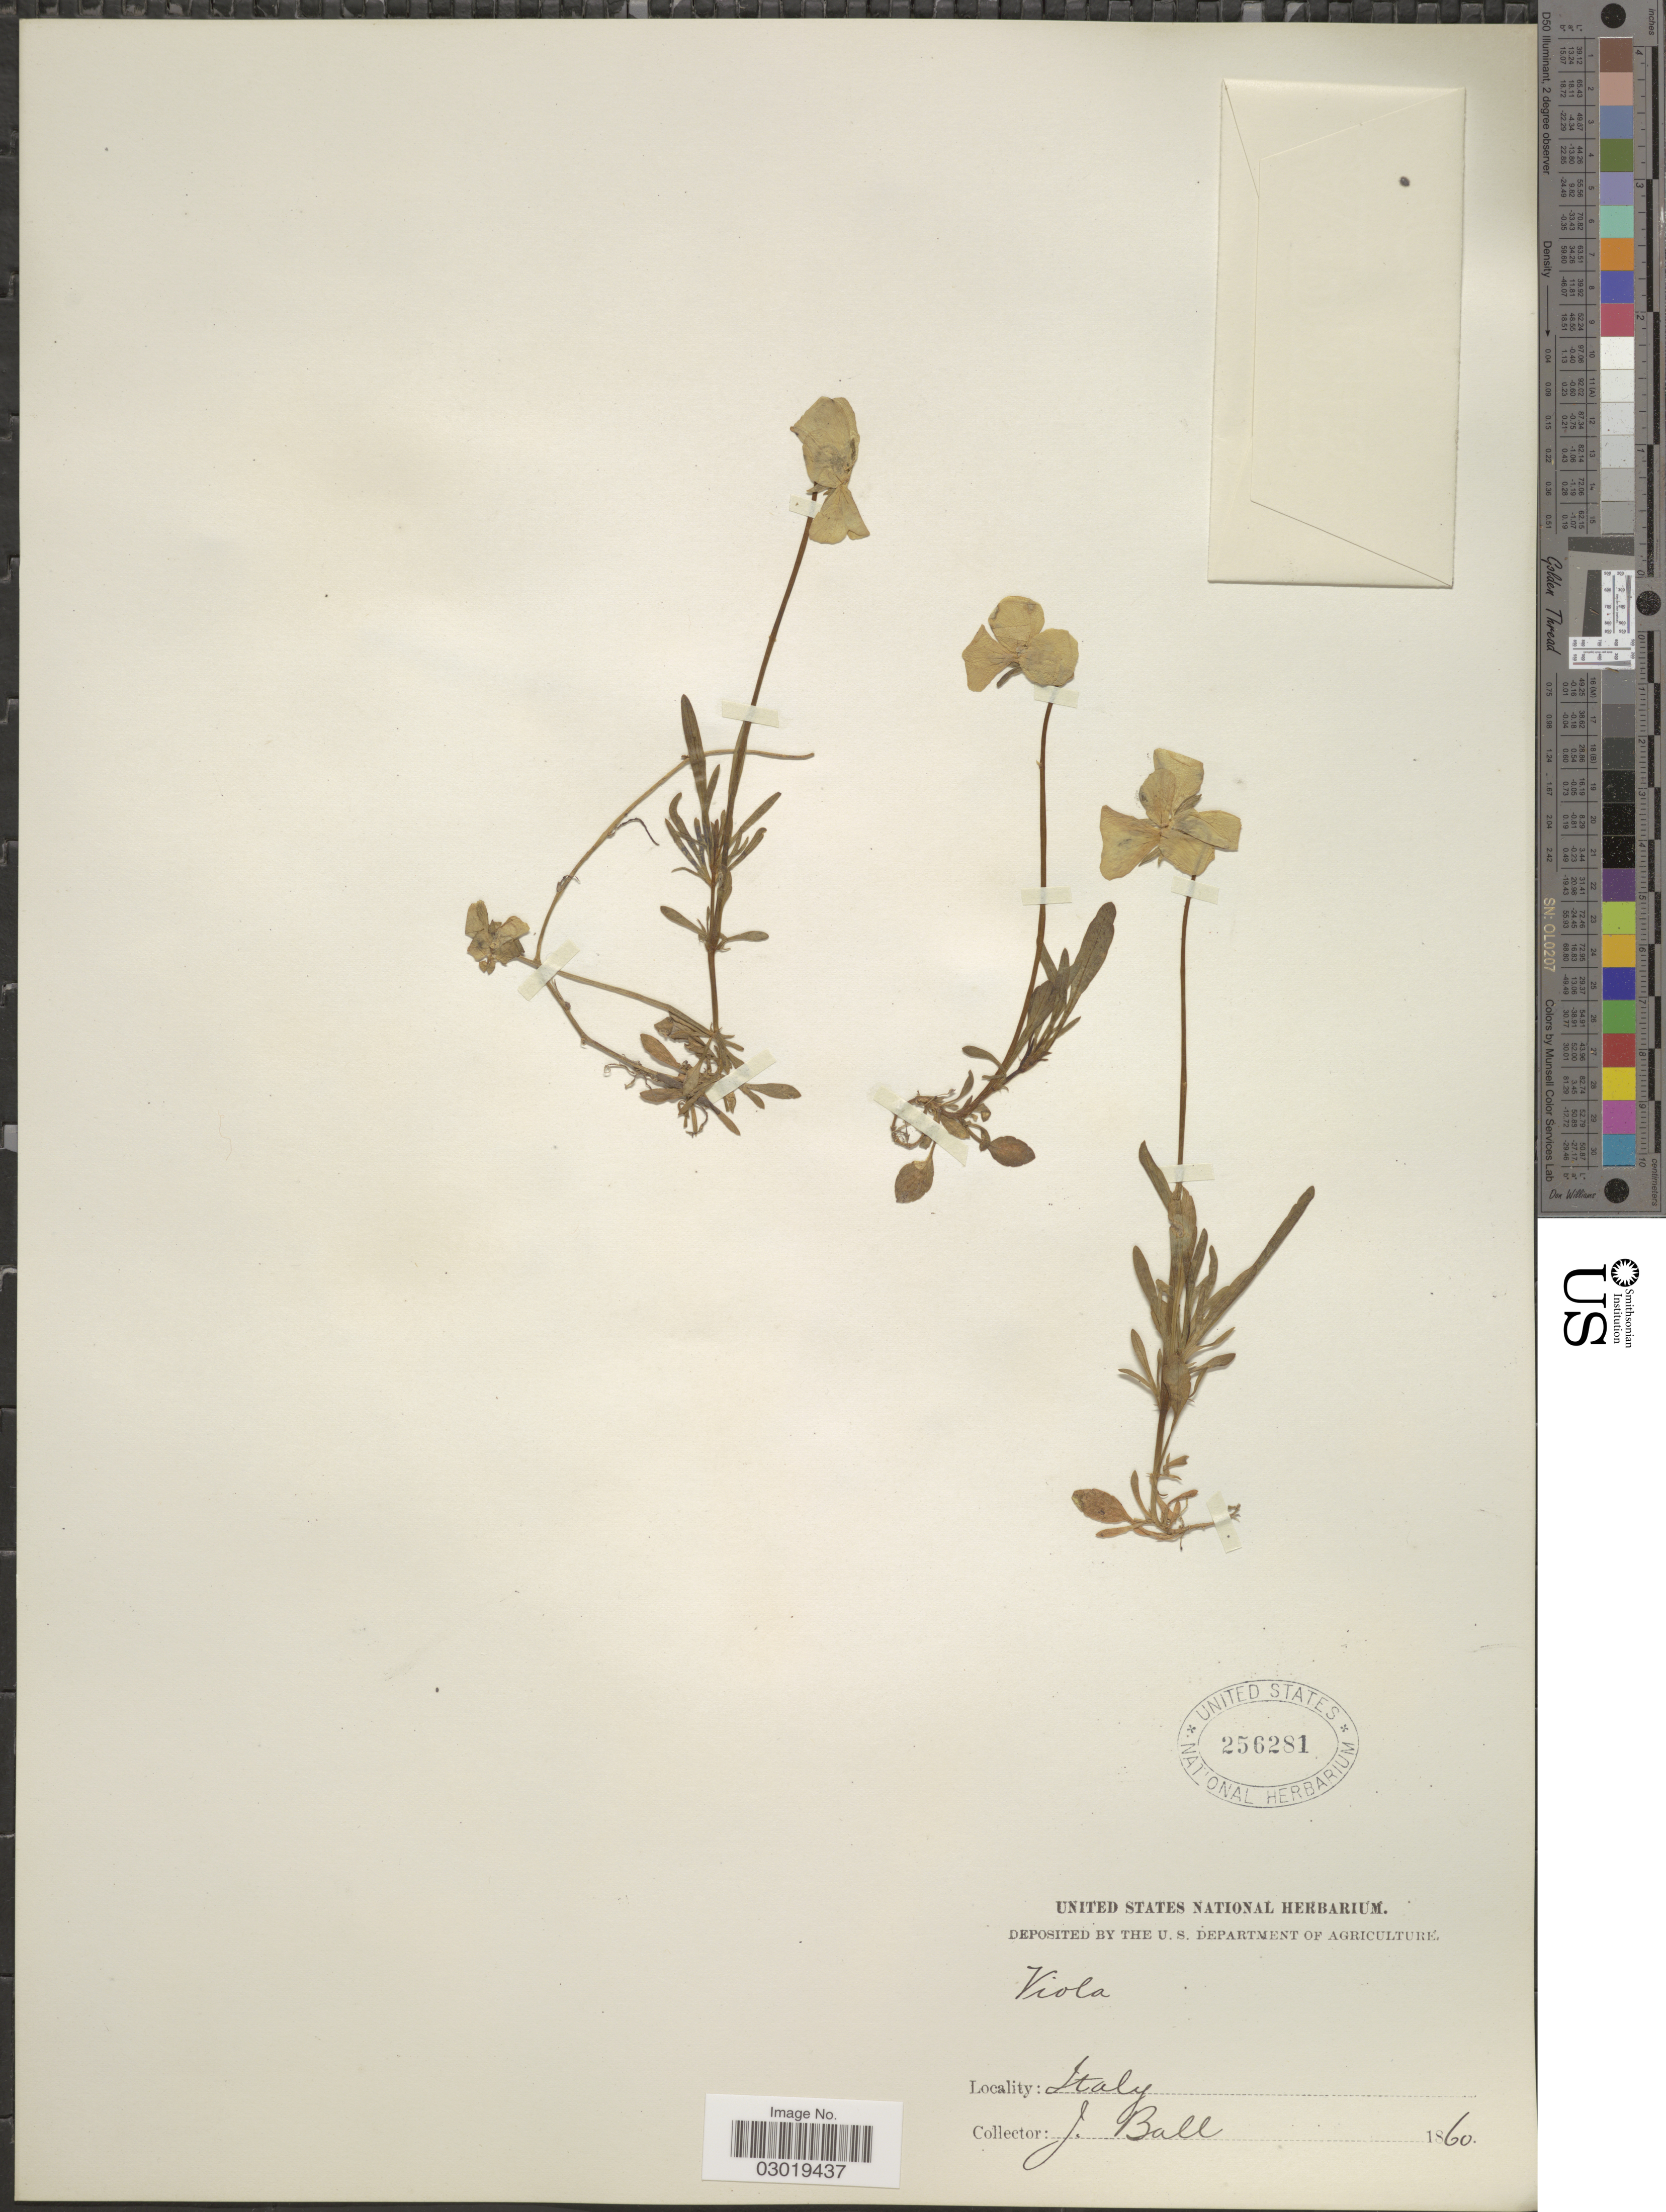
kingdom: Plantae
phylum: Tracheophyta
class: Magnoliopsida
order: Malpighiales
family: Violaceae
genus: Viola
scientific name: Viola sp.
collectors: J. Ball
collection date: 1860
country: Italy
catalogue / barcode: US 256281